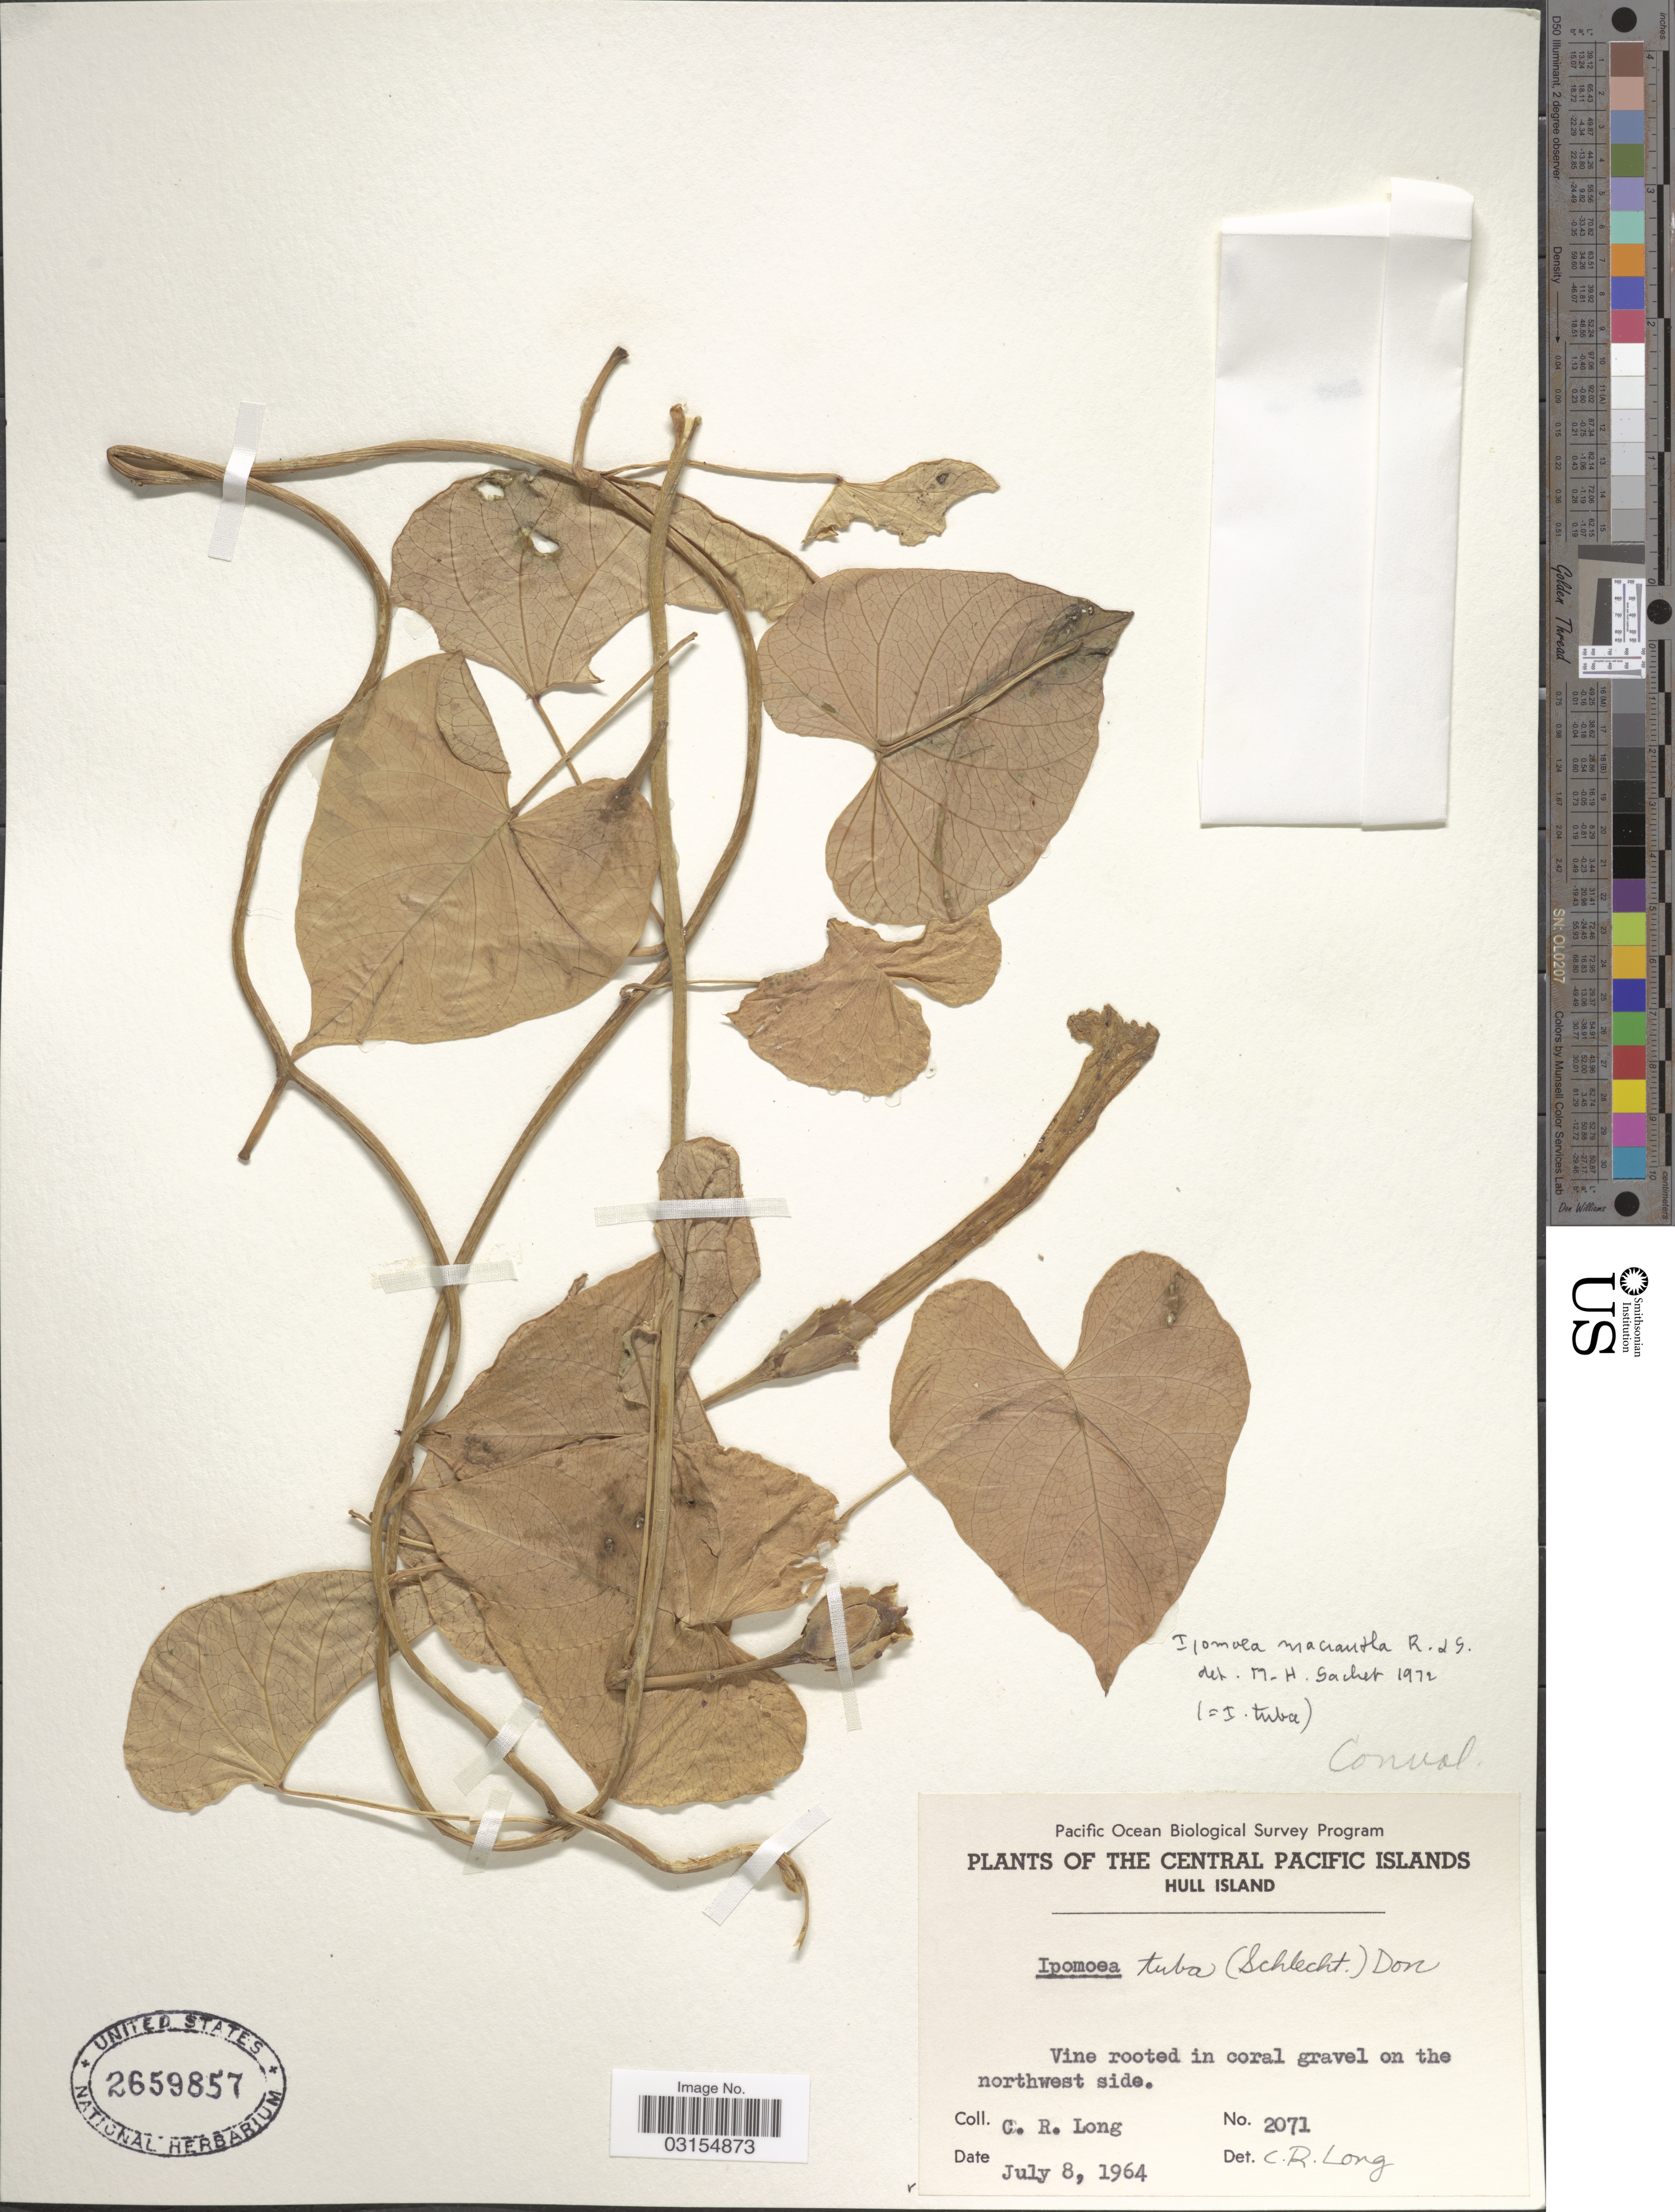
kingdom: Plantae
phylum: Tracheophyta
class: Magnoliopsida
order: Solanales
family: Convolvulaceae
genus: Ipomoea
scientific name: Ipomoea violacea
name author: L.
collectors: C. R. Long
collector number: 2071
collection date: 1964-07-08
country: Kiribati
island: Orona [Hull] Atoll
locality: The Central Pacific Islands. Hull Island. Vine rooted in coral gravel on the northwest side.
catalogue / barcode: US 2659857